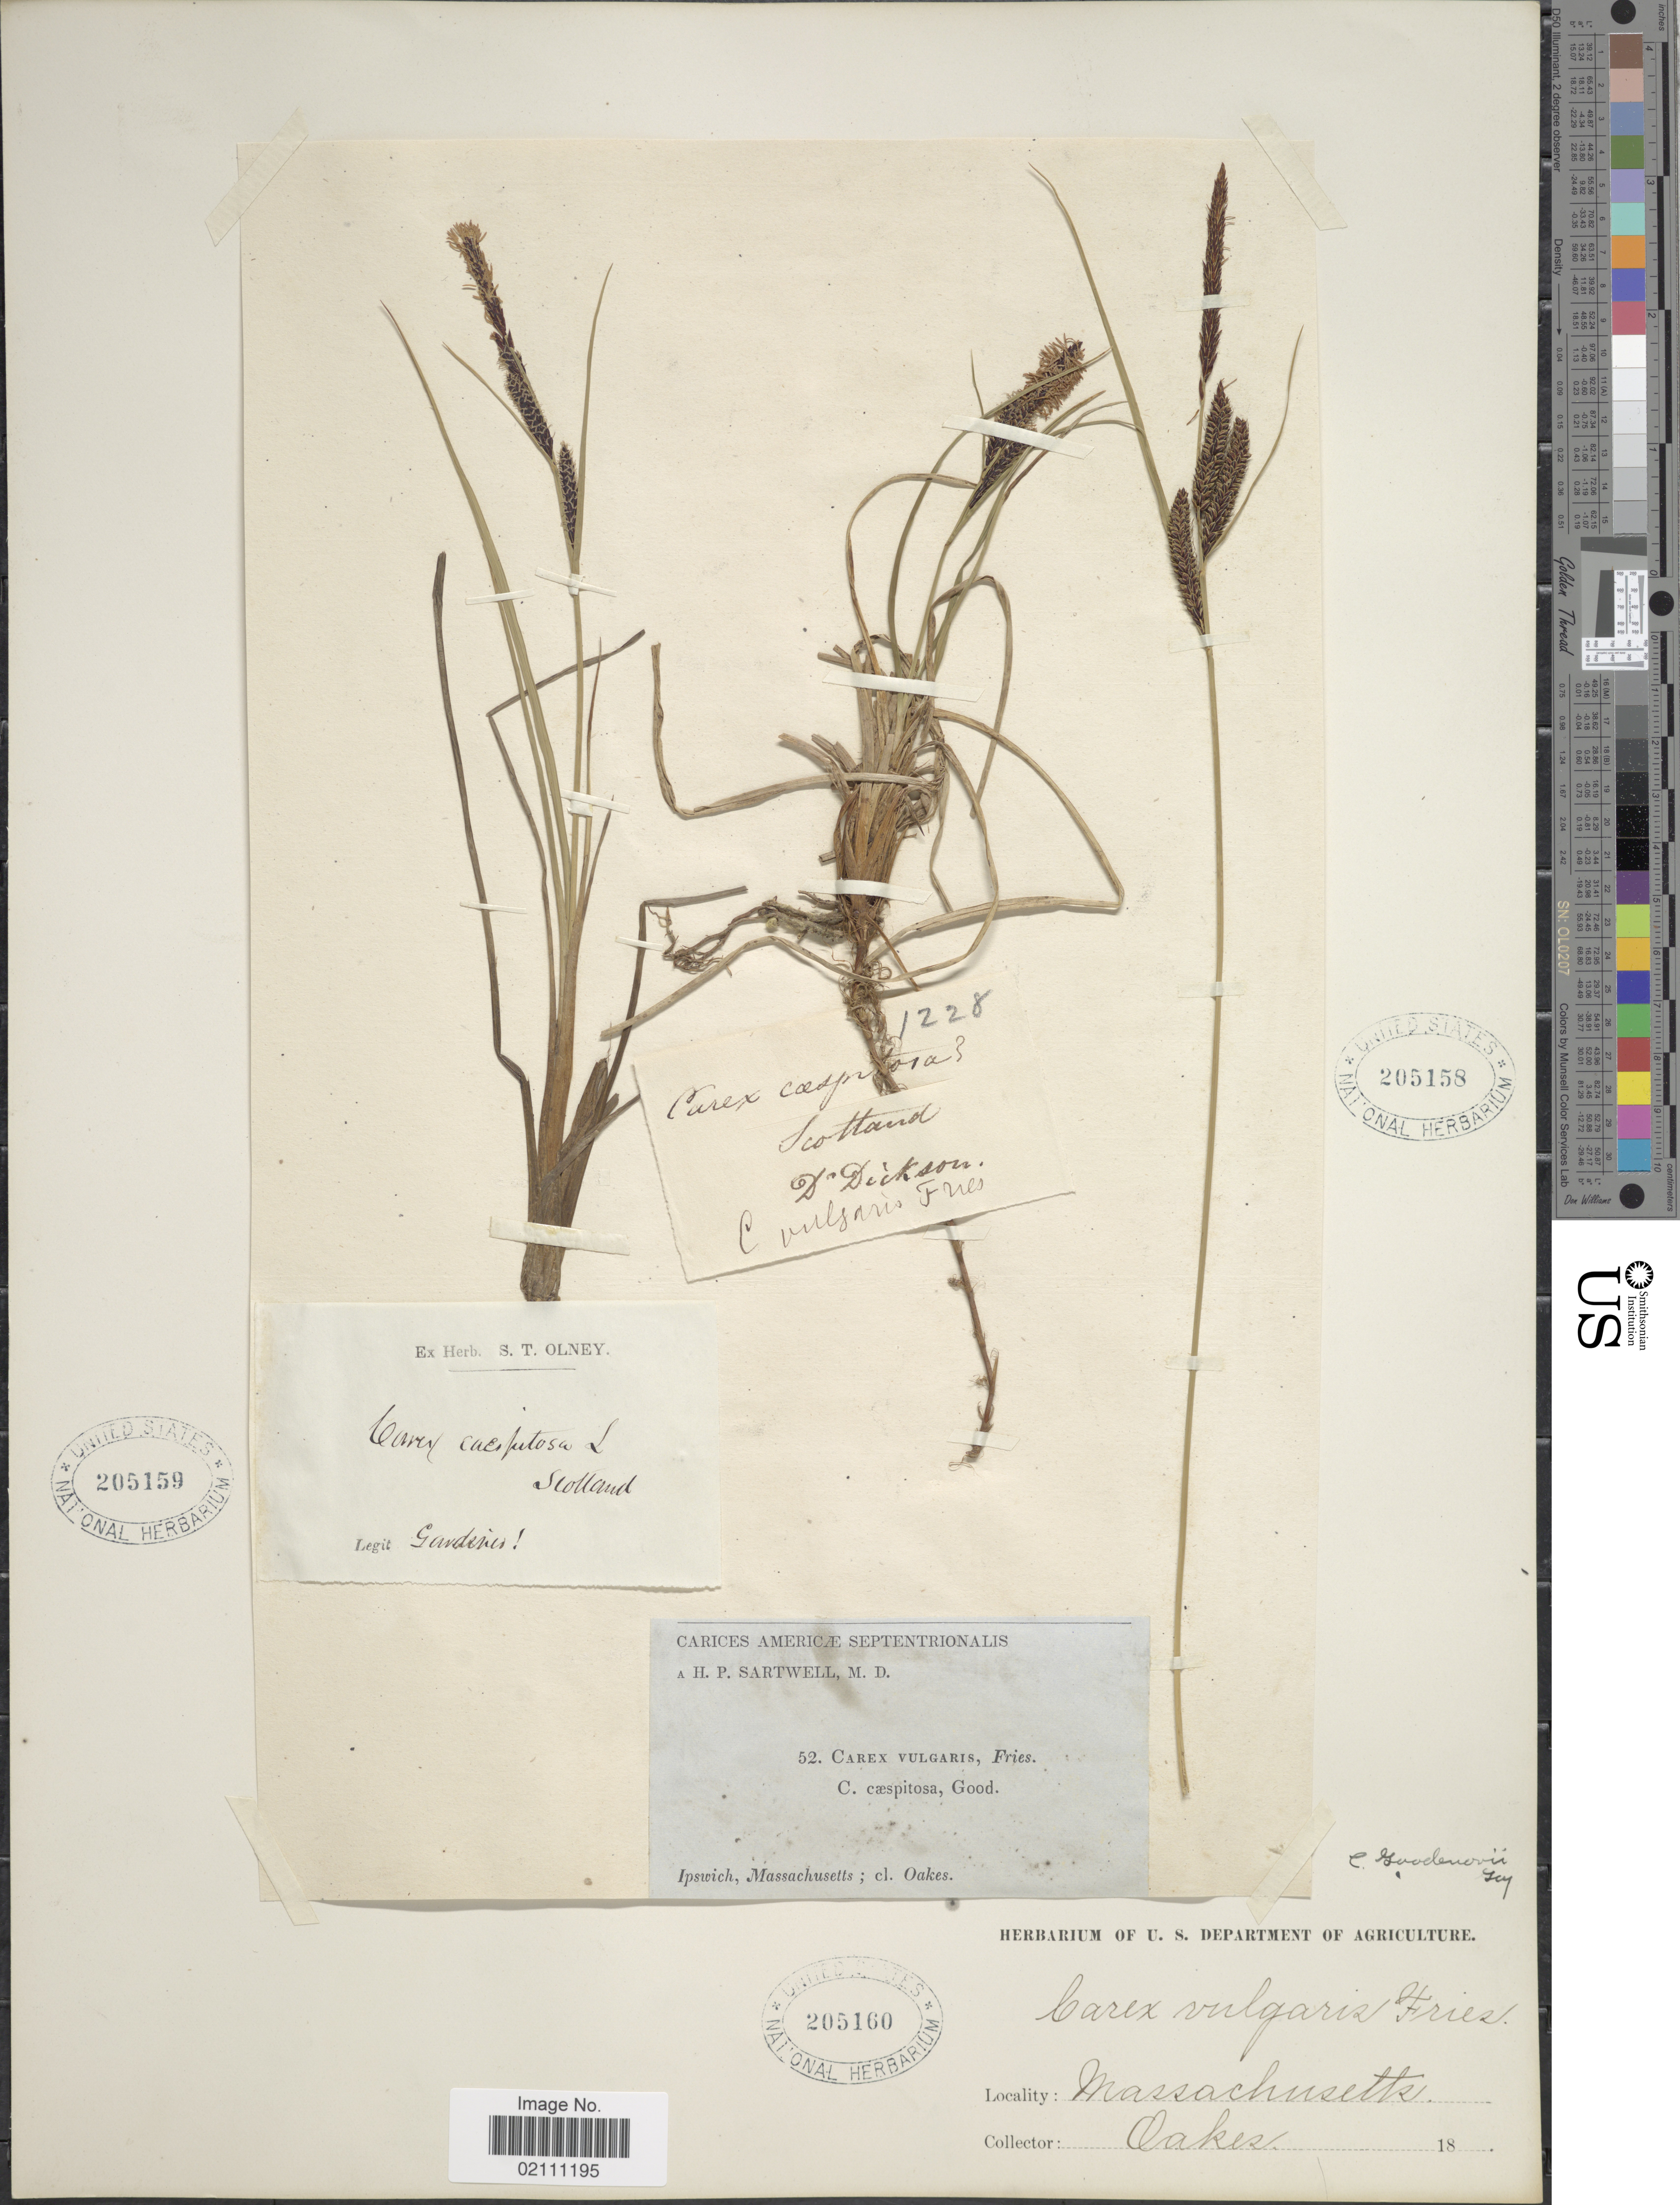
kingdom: Plantae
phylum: Tracheophyta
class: Liliopsida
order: Poales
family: Cyperaceae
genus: Carex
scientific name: Carex nigra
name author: (L.) Reichard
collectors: -. Oakes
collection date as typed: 18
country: United States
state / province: Massachusetts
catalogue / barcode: US 205160-3